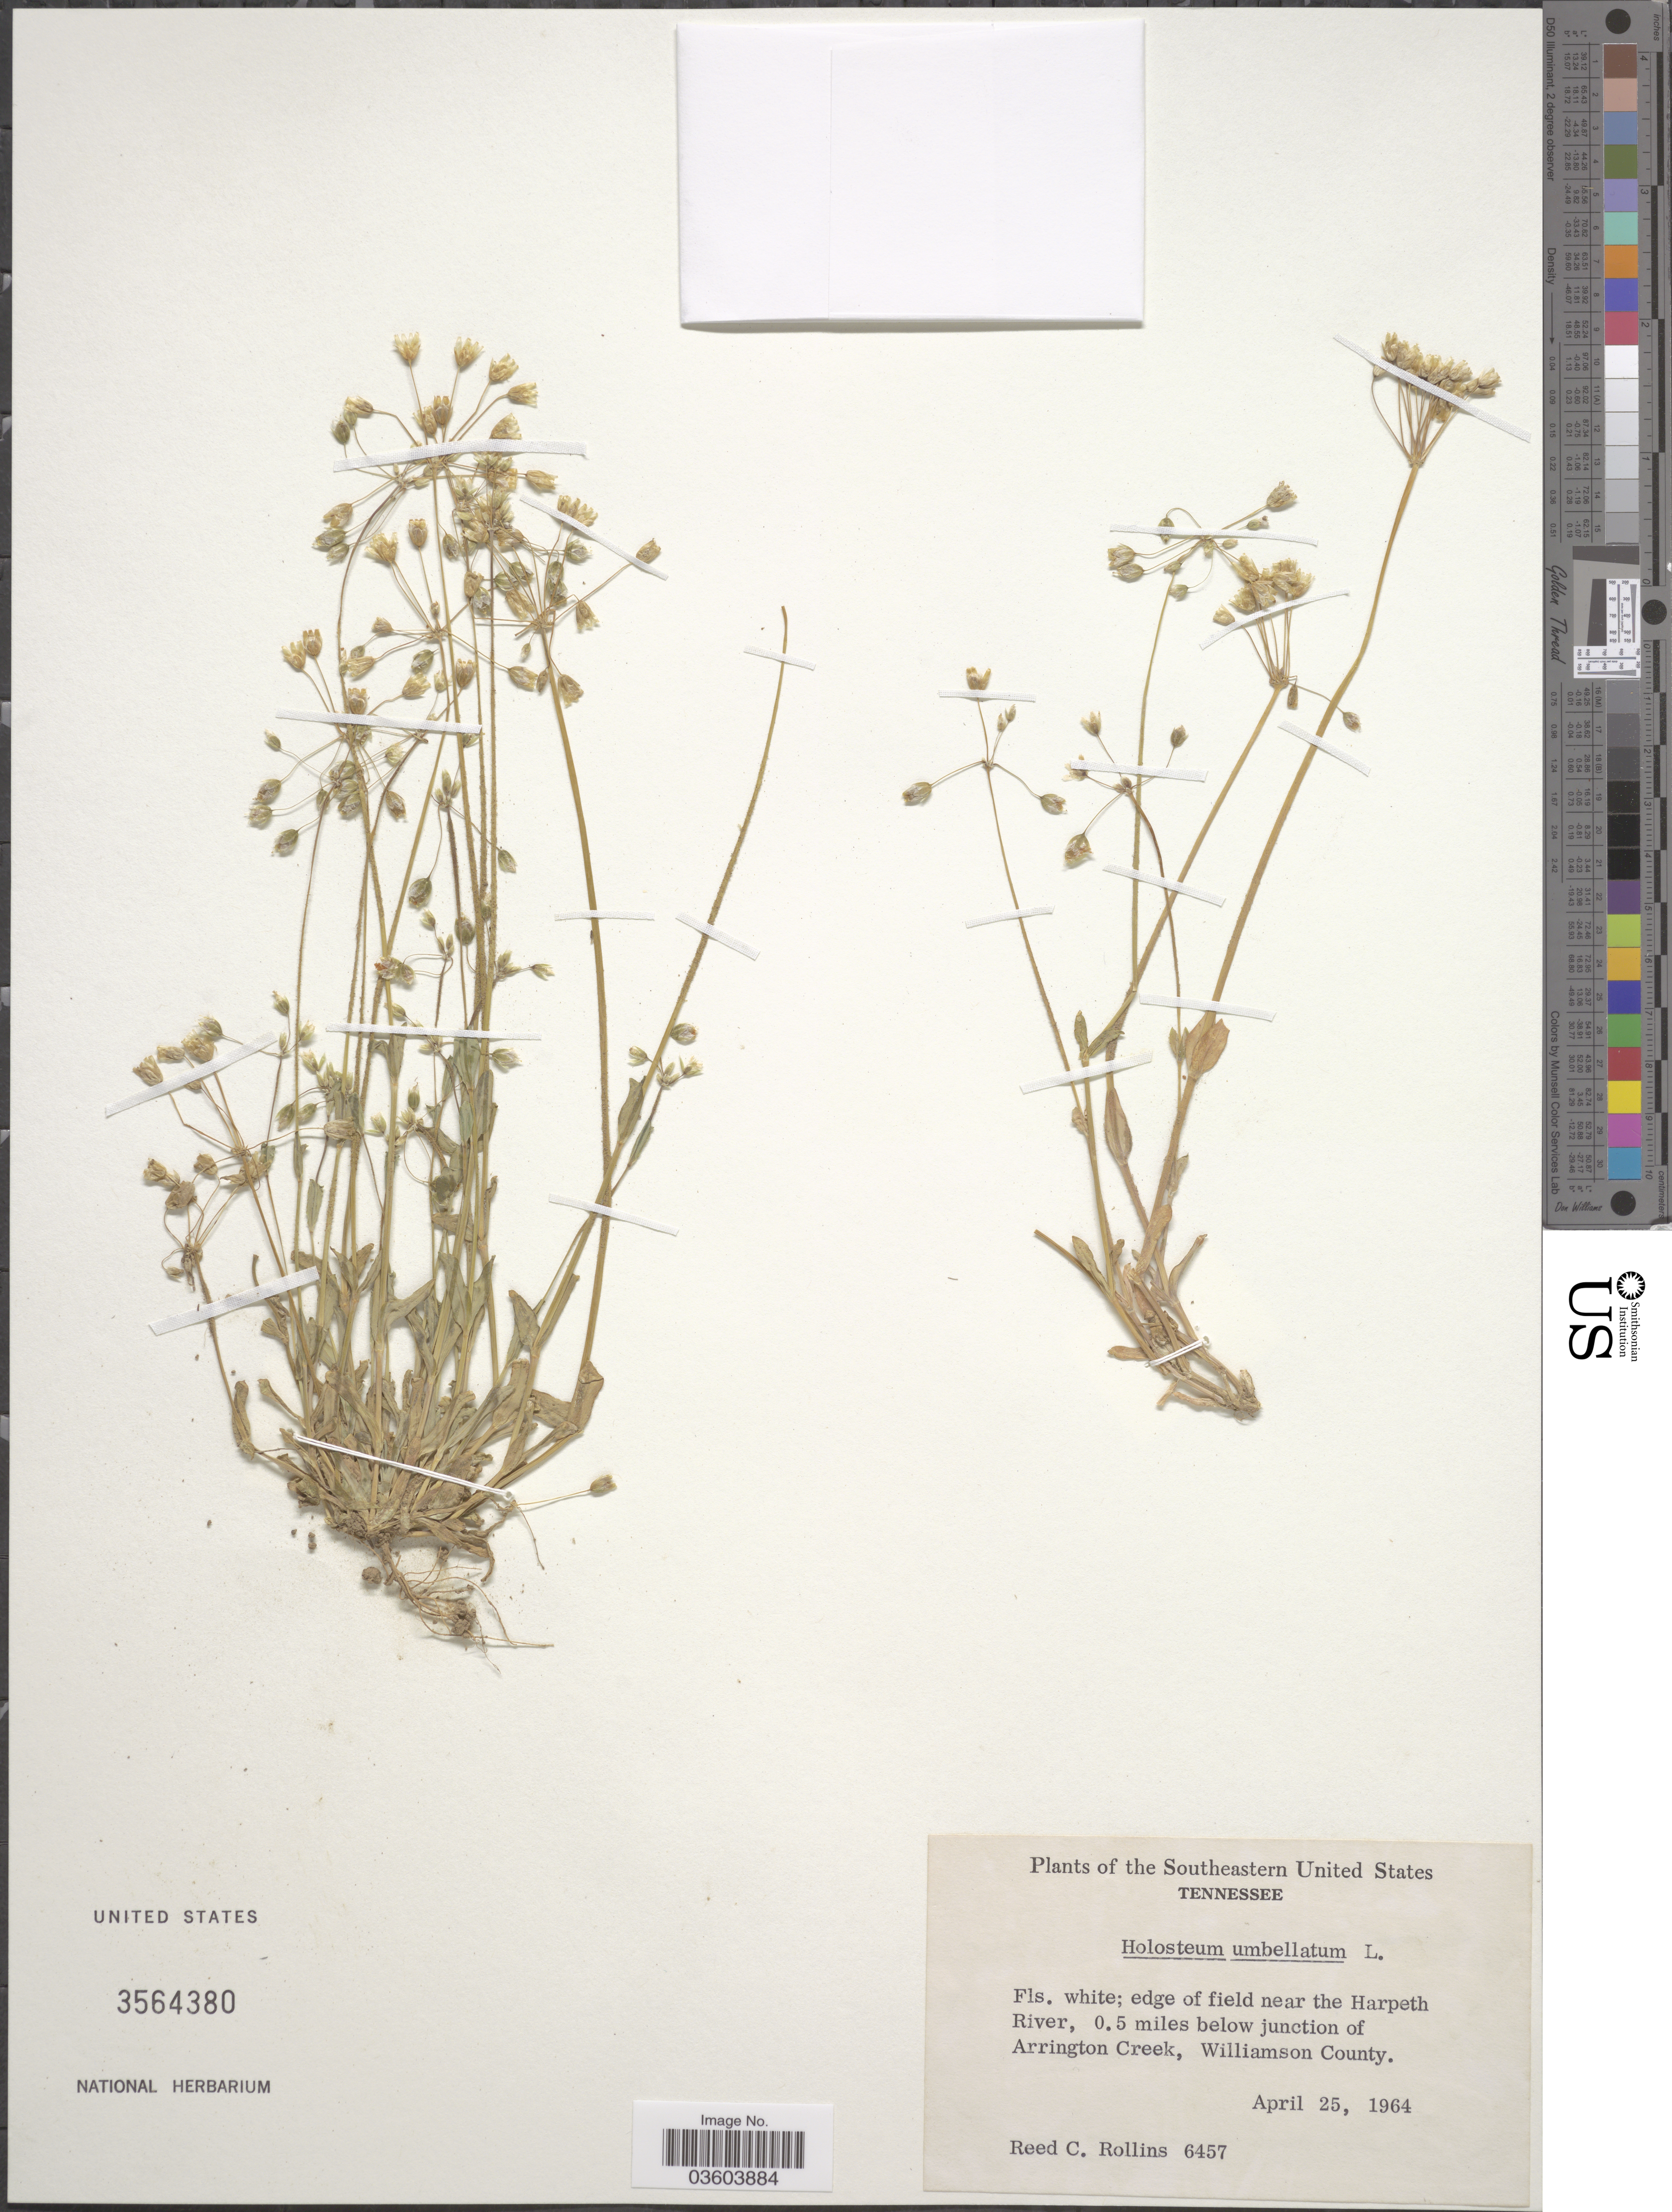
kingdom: Plantae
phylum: Tracheophyta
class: Magnoliopsida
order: Caryophyllales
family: Caryophyllaceae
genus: Holosteum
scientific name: Holosteum umbellatum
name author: L.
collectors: R. C. Rollins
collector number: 6457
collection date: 1964-04-25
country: United States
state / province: Tennessee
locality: Southern United States. Edge of field near the Harpeth River, 0.5 miles below junction of Arrington Creek, Williamson County.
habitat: edge of field near the Harpeth River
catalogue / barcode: US 3564380